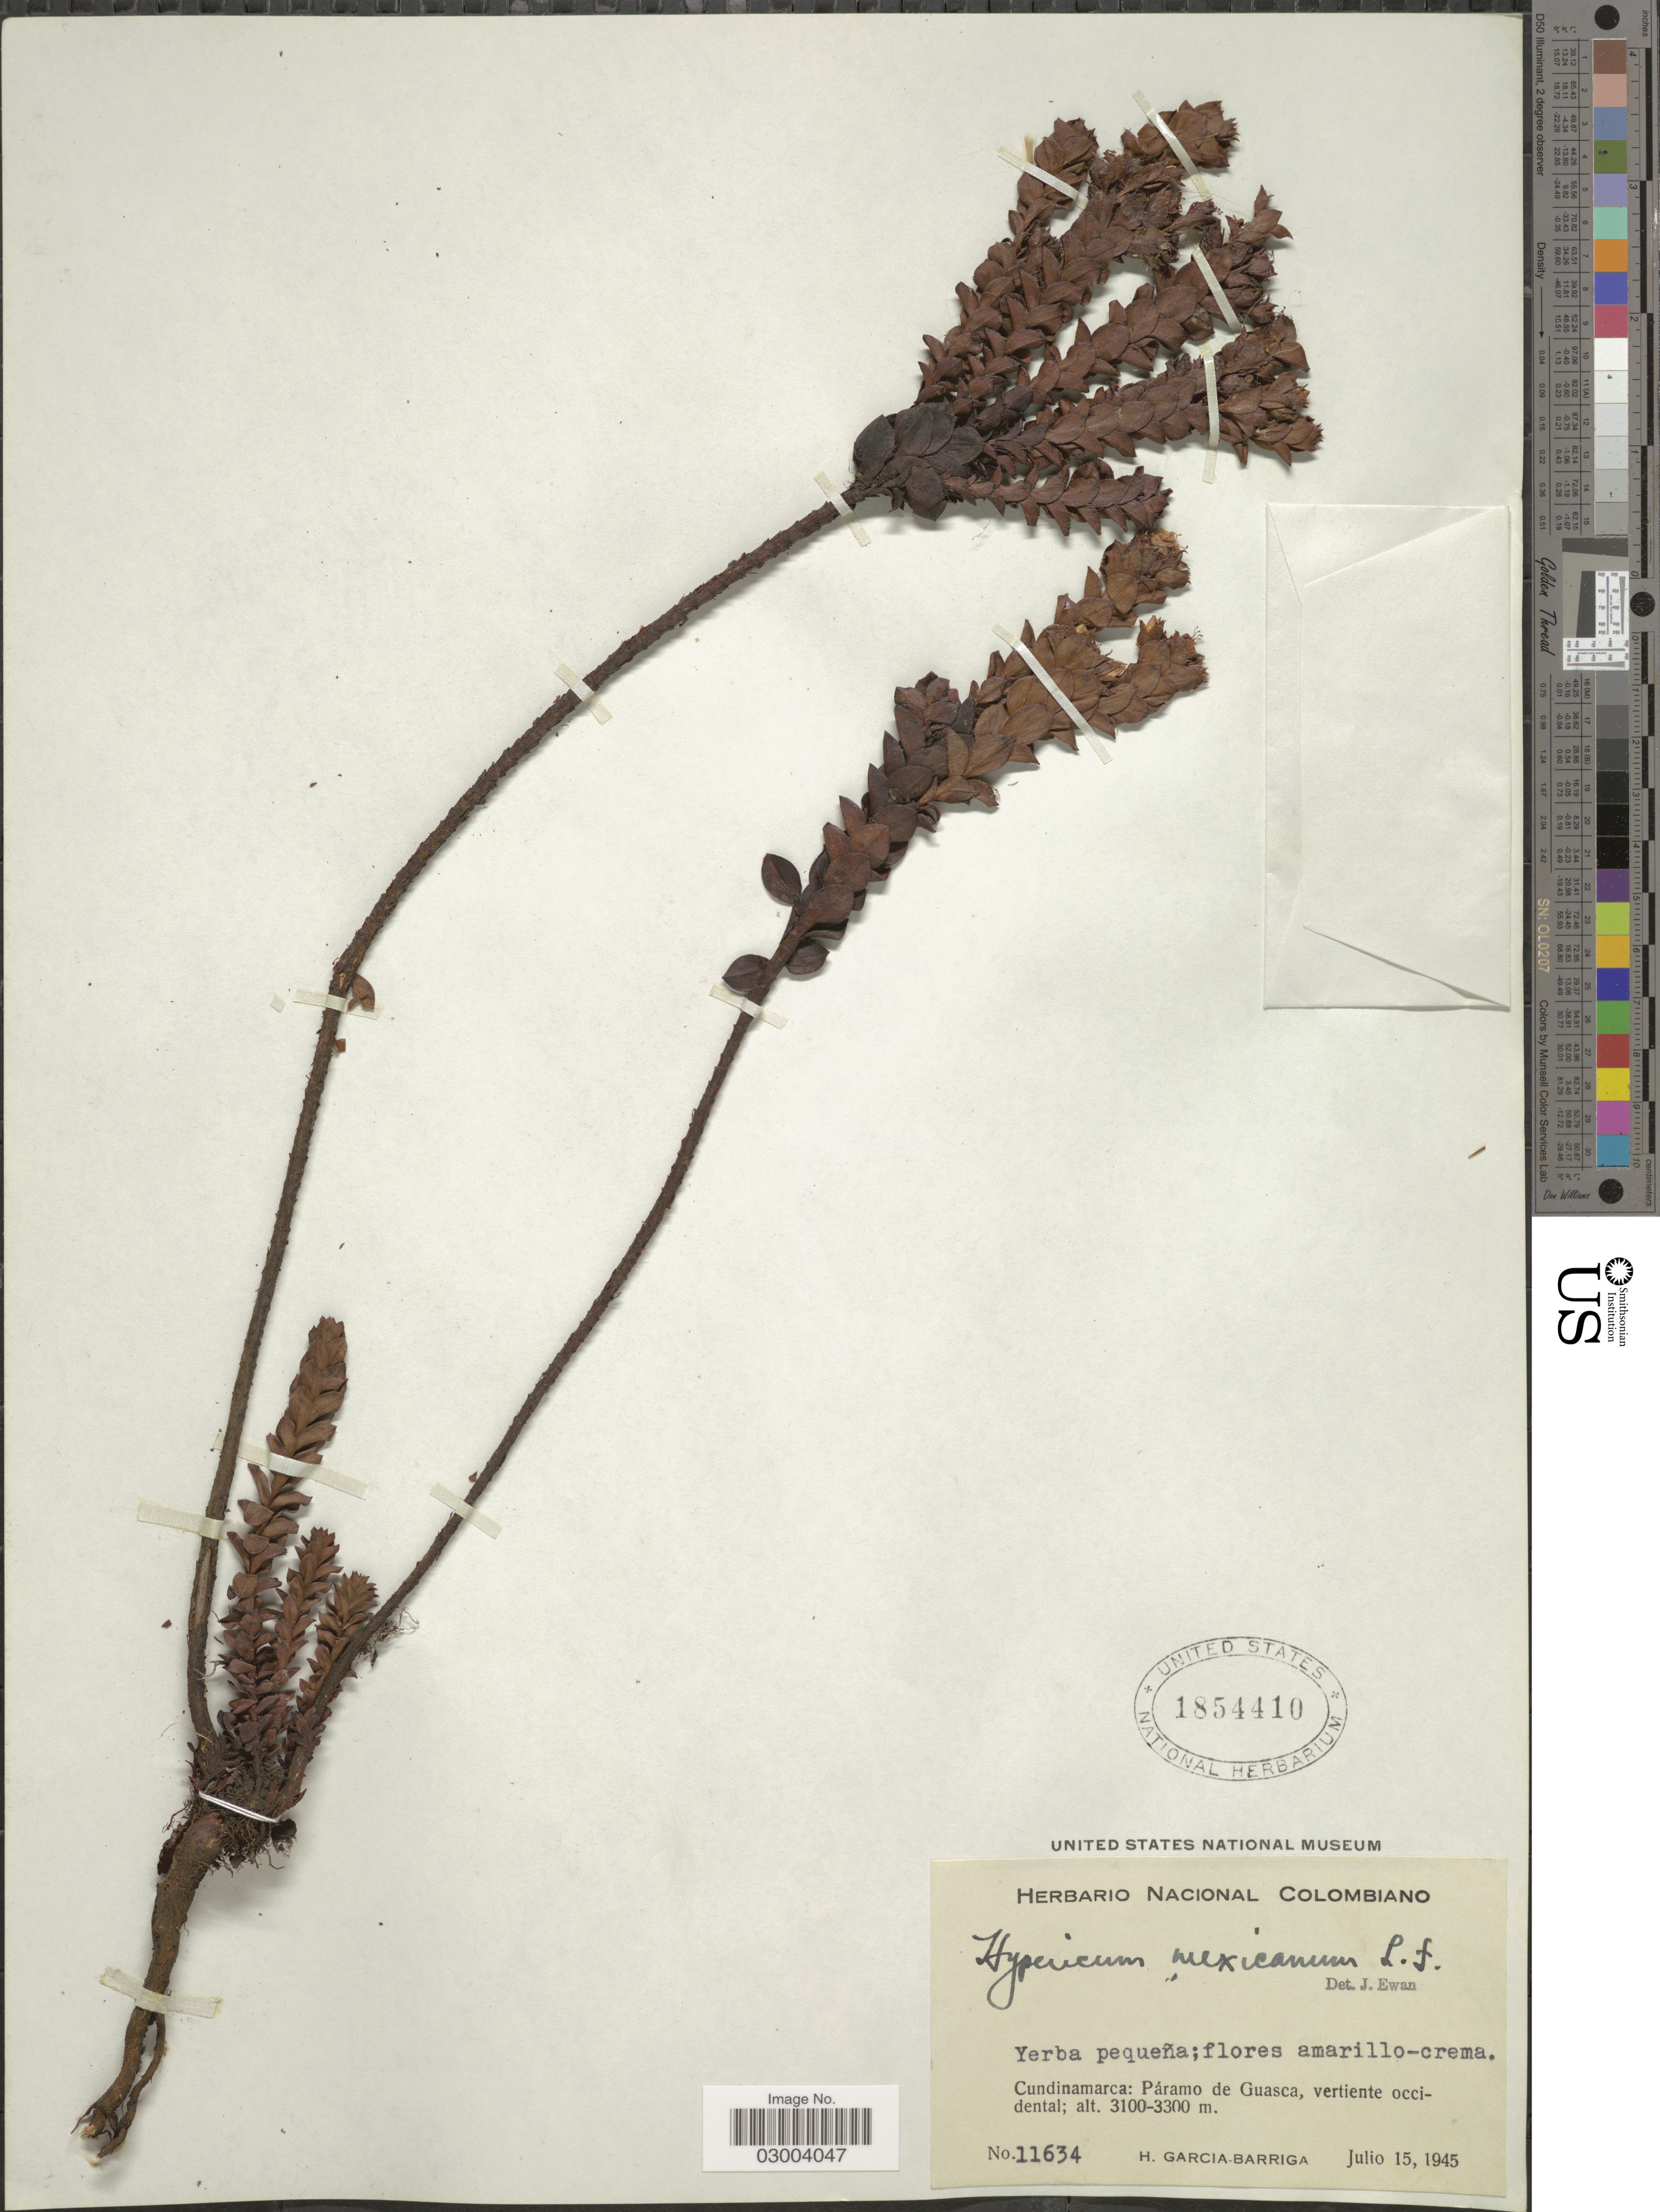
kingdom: Plantae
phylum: Tracheophyta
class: Magnoliopsida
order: Malpighiales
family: Hypericaceae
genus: Hypericum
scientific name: Hypericum mexicanum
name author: L.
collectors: H. García Barriga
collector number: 11634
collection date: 1945-07-15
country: Colombia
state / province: Cundinamarca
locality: Páramo de Guasca, vertiente occidental.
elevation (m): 3100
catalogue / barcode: US 1854410